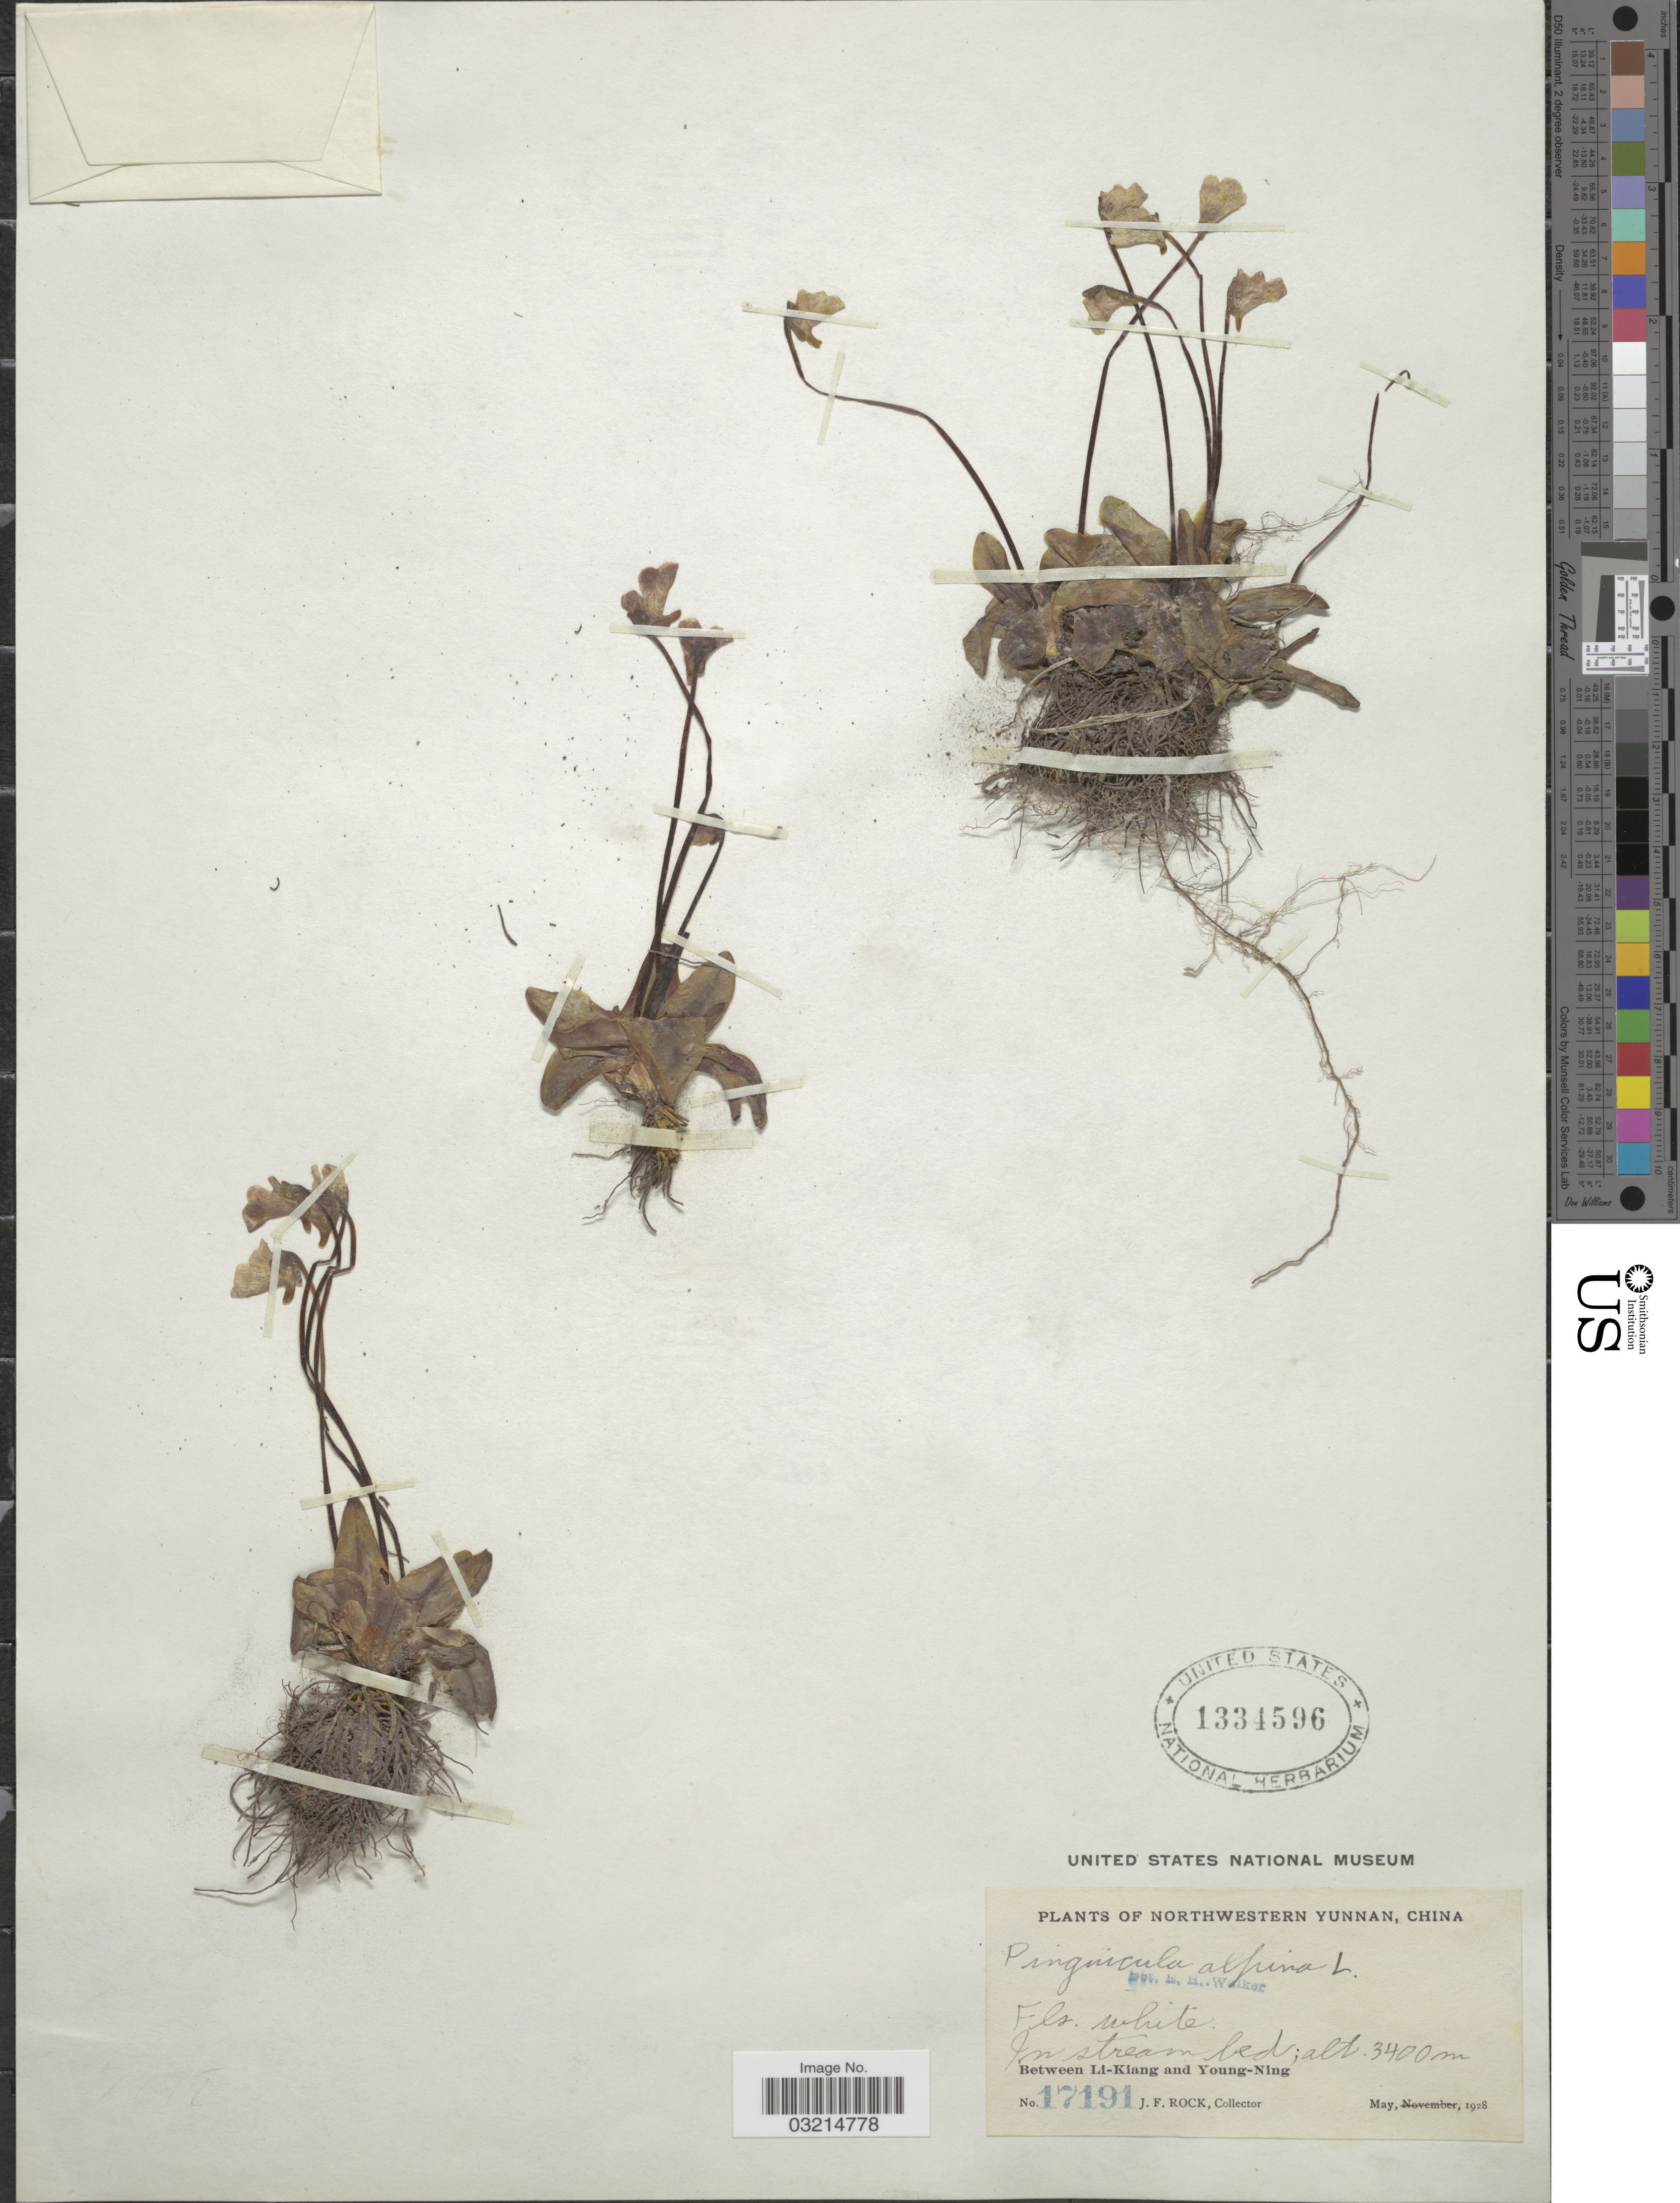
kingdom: Plantae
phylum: Tracheophyta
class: Magnoliopsida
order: Lamiales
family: Lentibulariaceae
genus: Pinguicula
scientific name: Pinguicula alpina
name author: Jacq.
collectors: J. Rock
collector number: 17191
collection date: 1928-05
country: China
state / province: Yunnan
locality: Northwestern Yunnan, Between Li-Kiang and Young-Ning.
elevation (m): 3400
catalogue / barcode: US 1334596